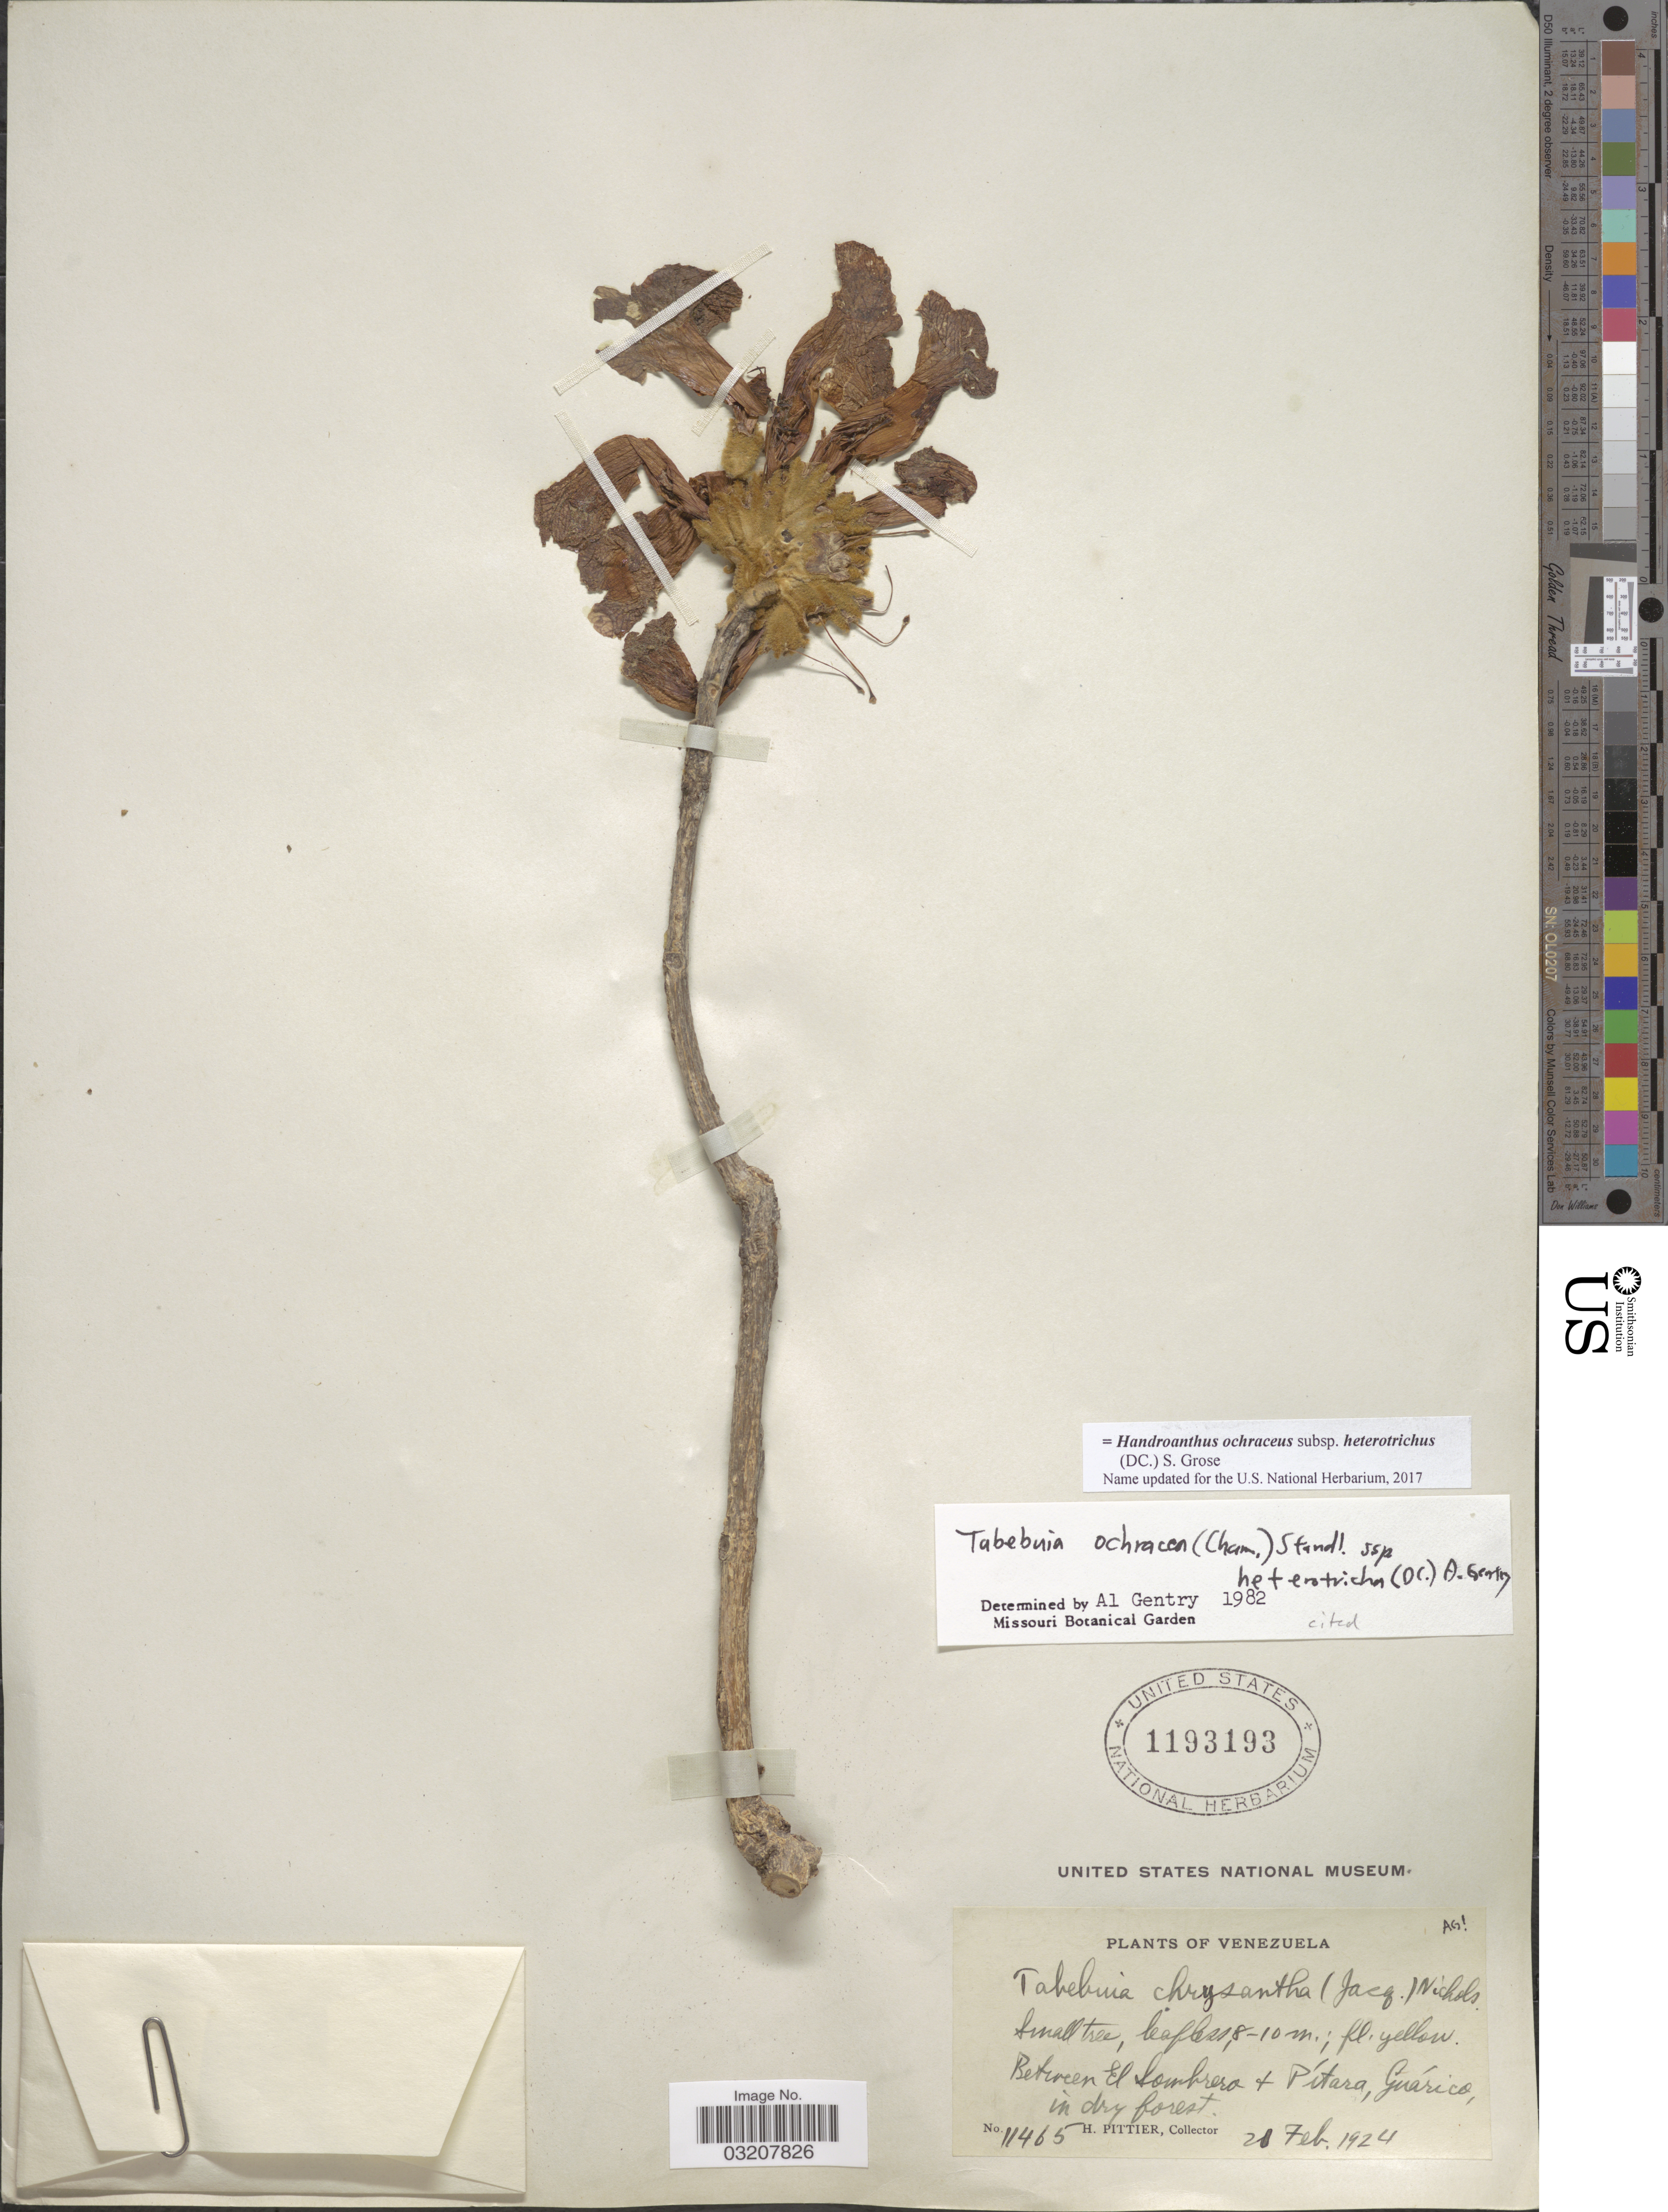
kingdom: Plantae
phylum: Tracheophyta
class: Magnoliopsida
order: Lamiales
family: Bignoniaceae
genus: Handroanthus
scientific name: Handroanthus ochraceus subsp. heterotrichus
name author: (DC.) S.O. Grose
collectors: H. F. Pittier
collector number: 11465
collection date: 1924-02-28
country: Venezuela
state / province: Guárico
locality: Between El Sombrero + Pítara.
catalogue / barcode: US 1193193